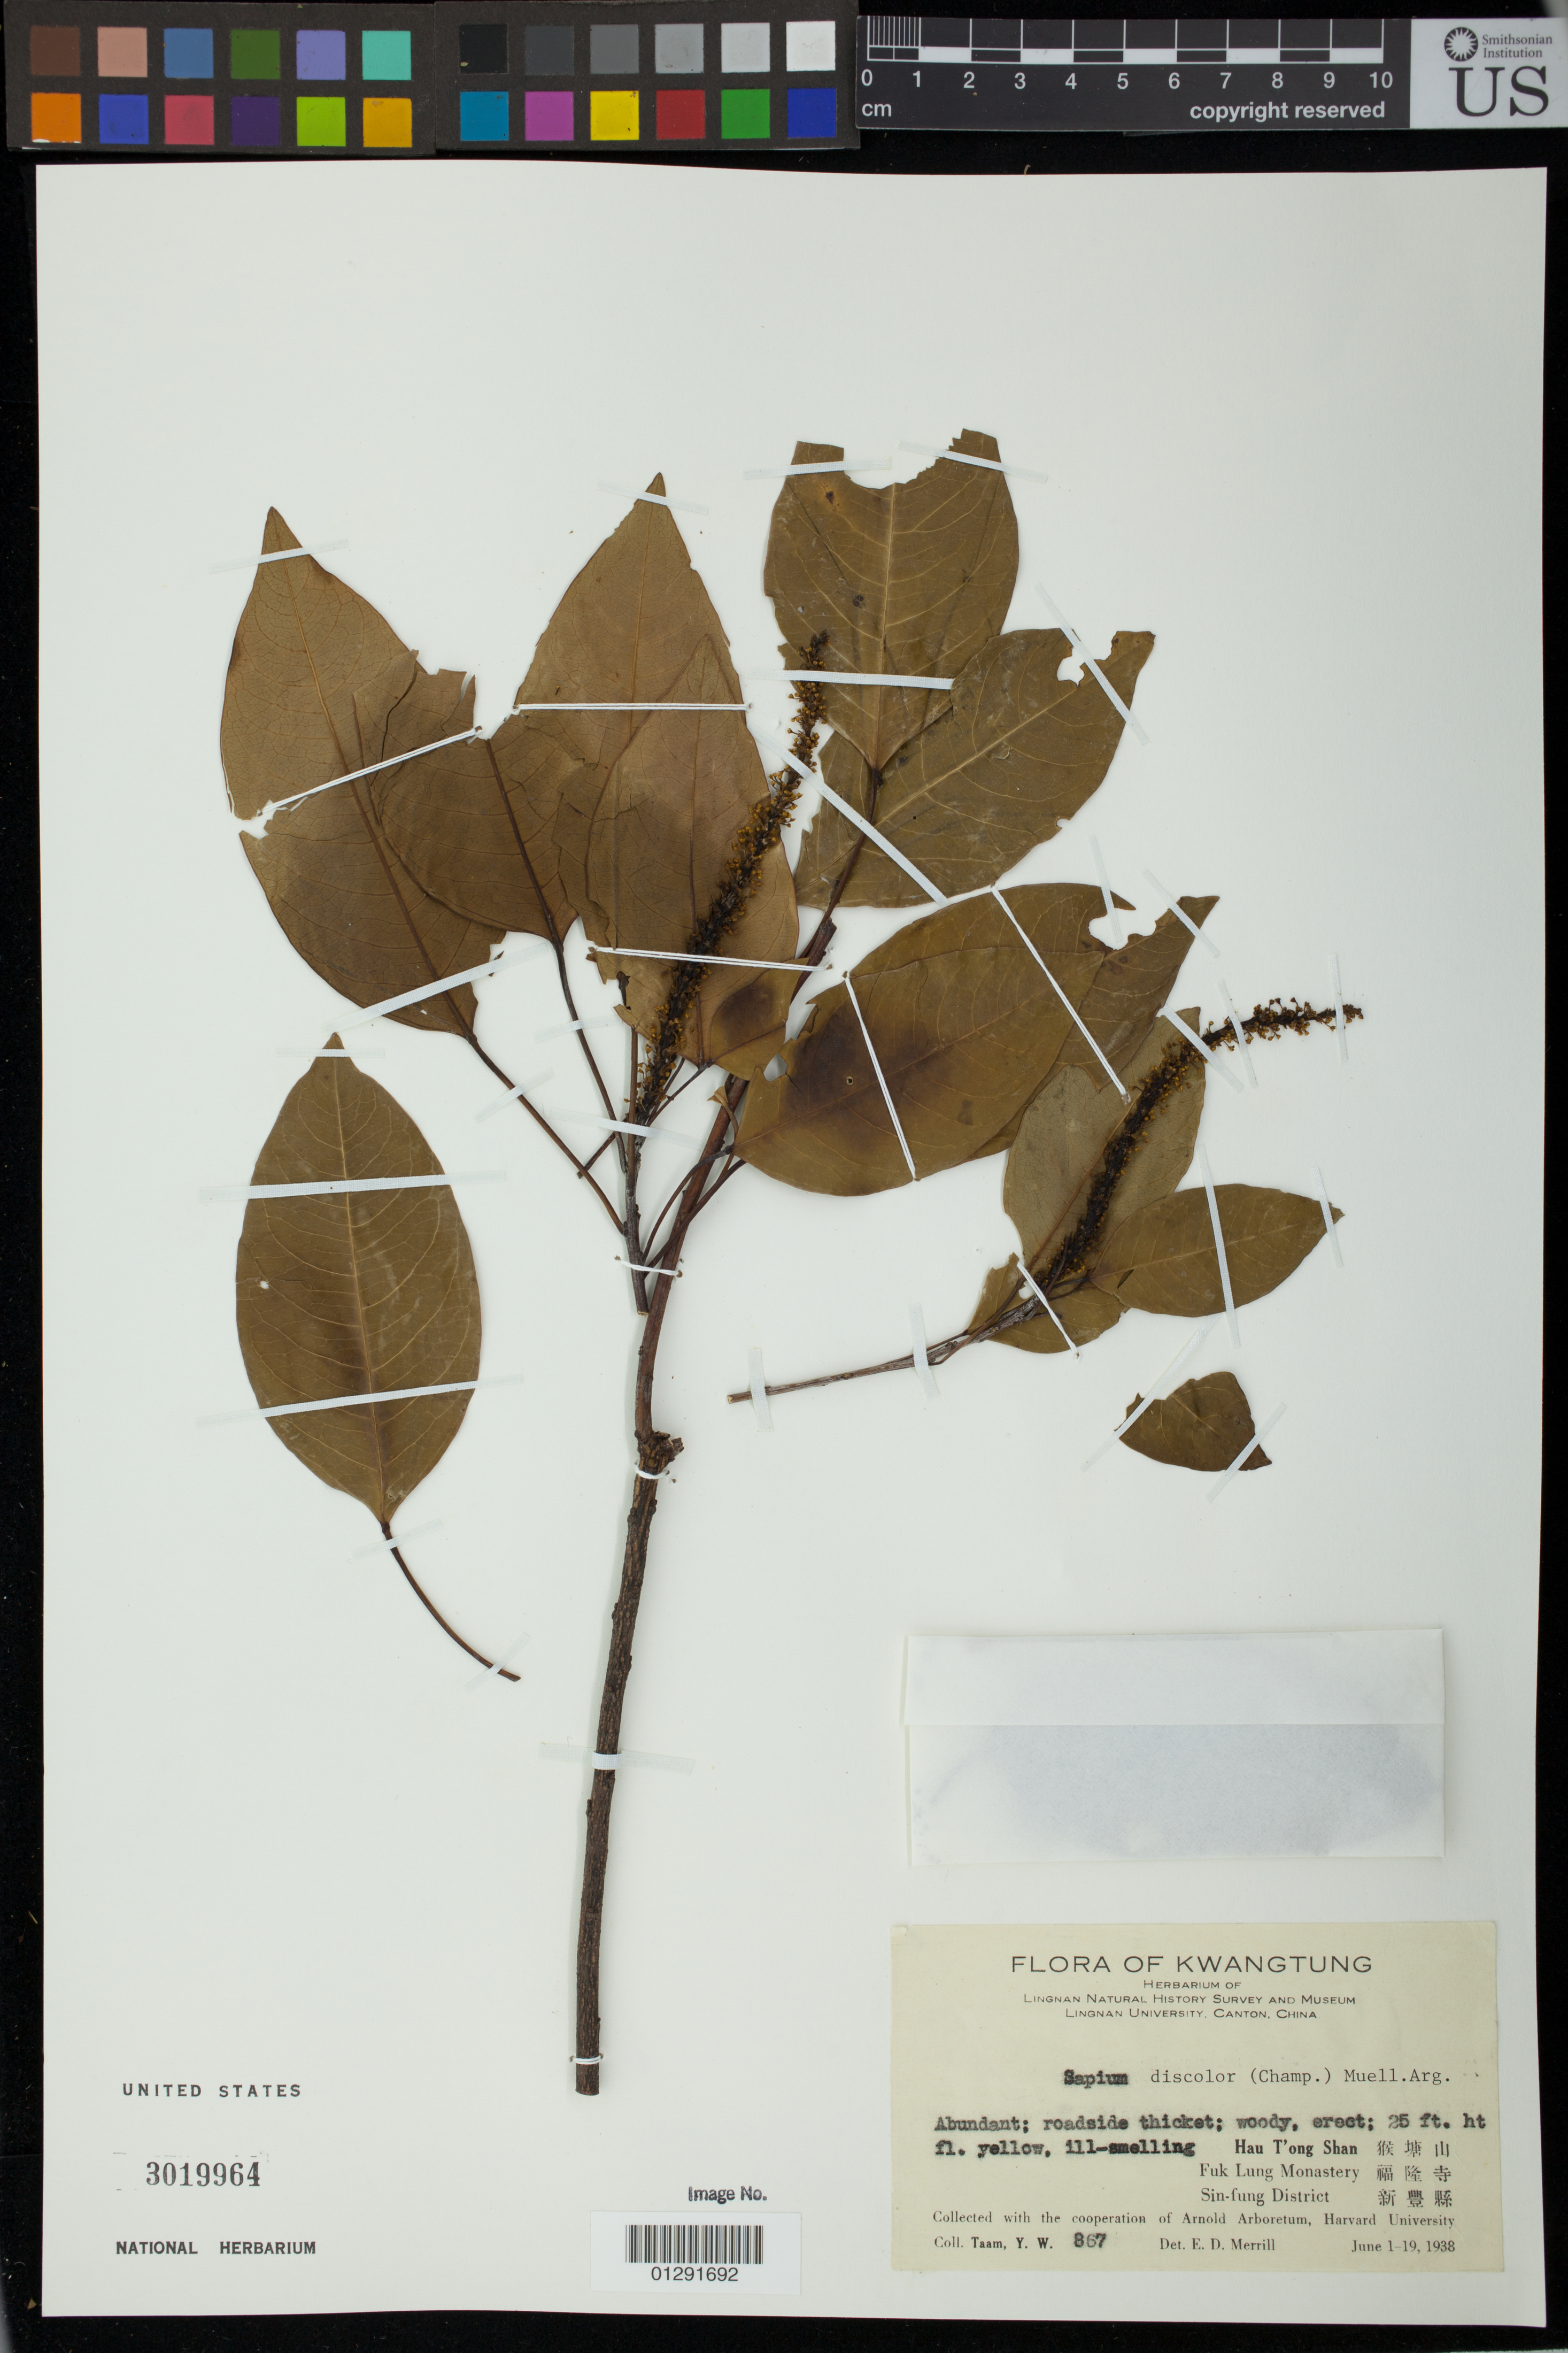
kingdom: Plantae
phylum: Tracheophyta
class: Magnoliopsida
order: Malpighiales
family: Euphorbiaceae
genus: Sapium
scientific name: Sapium discolor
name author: M. Arg.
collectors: Y. W. Taam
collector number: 867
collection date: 1938-06-01/1938-06-19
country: China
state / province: Guangdong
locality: Hau T'ong Shan, Fuk Lung Monastery. SIn-fung district.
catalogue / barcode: US 3019964